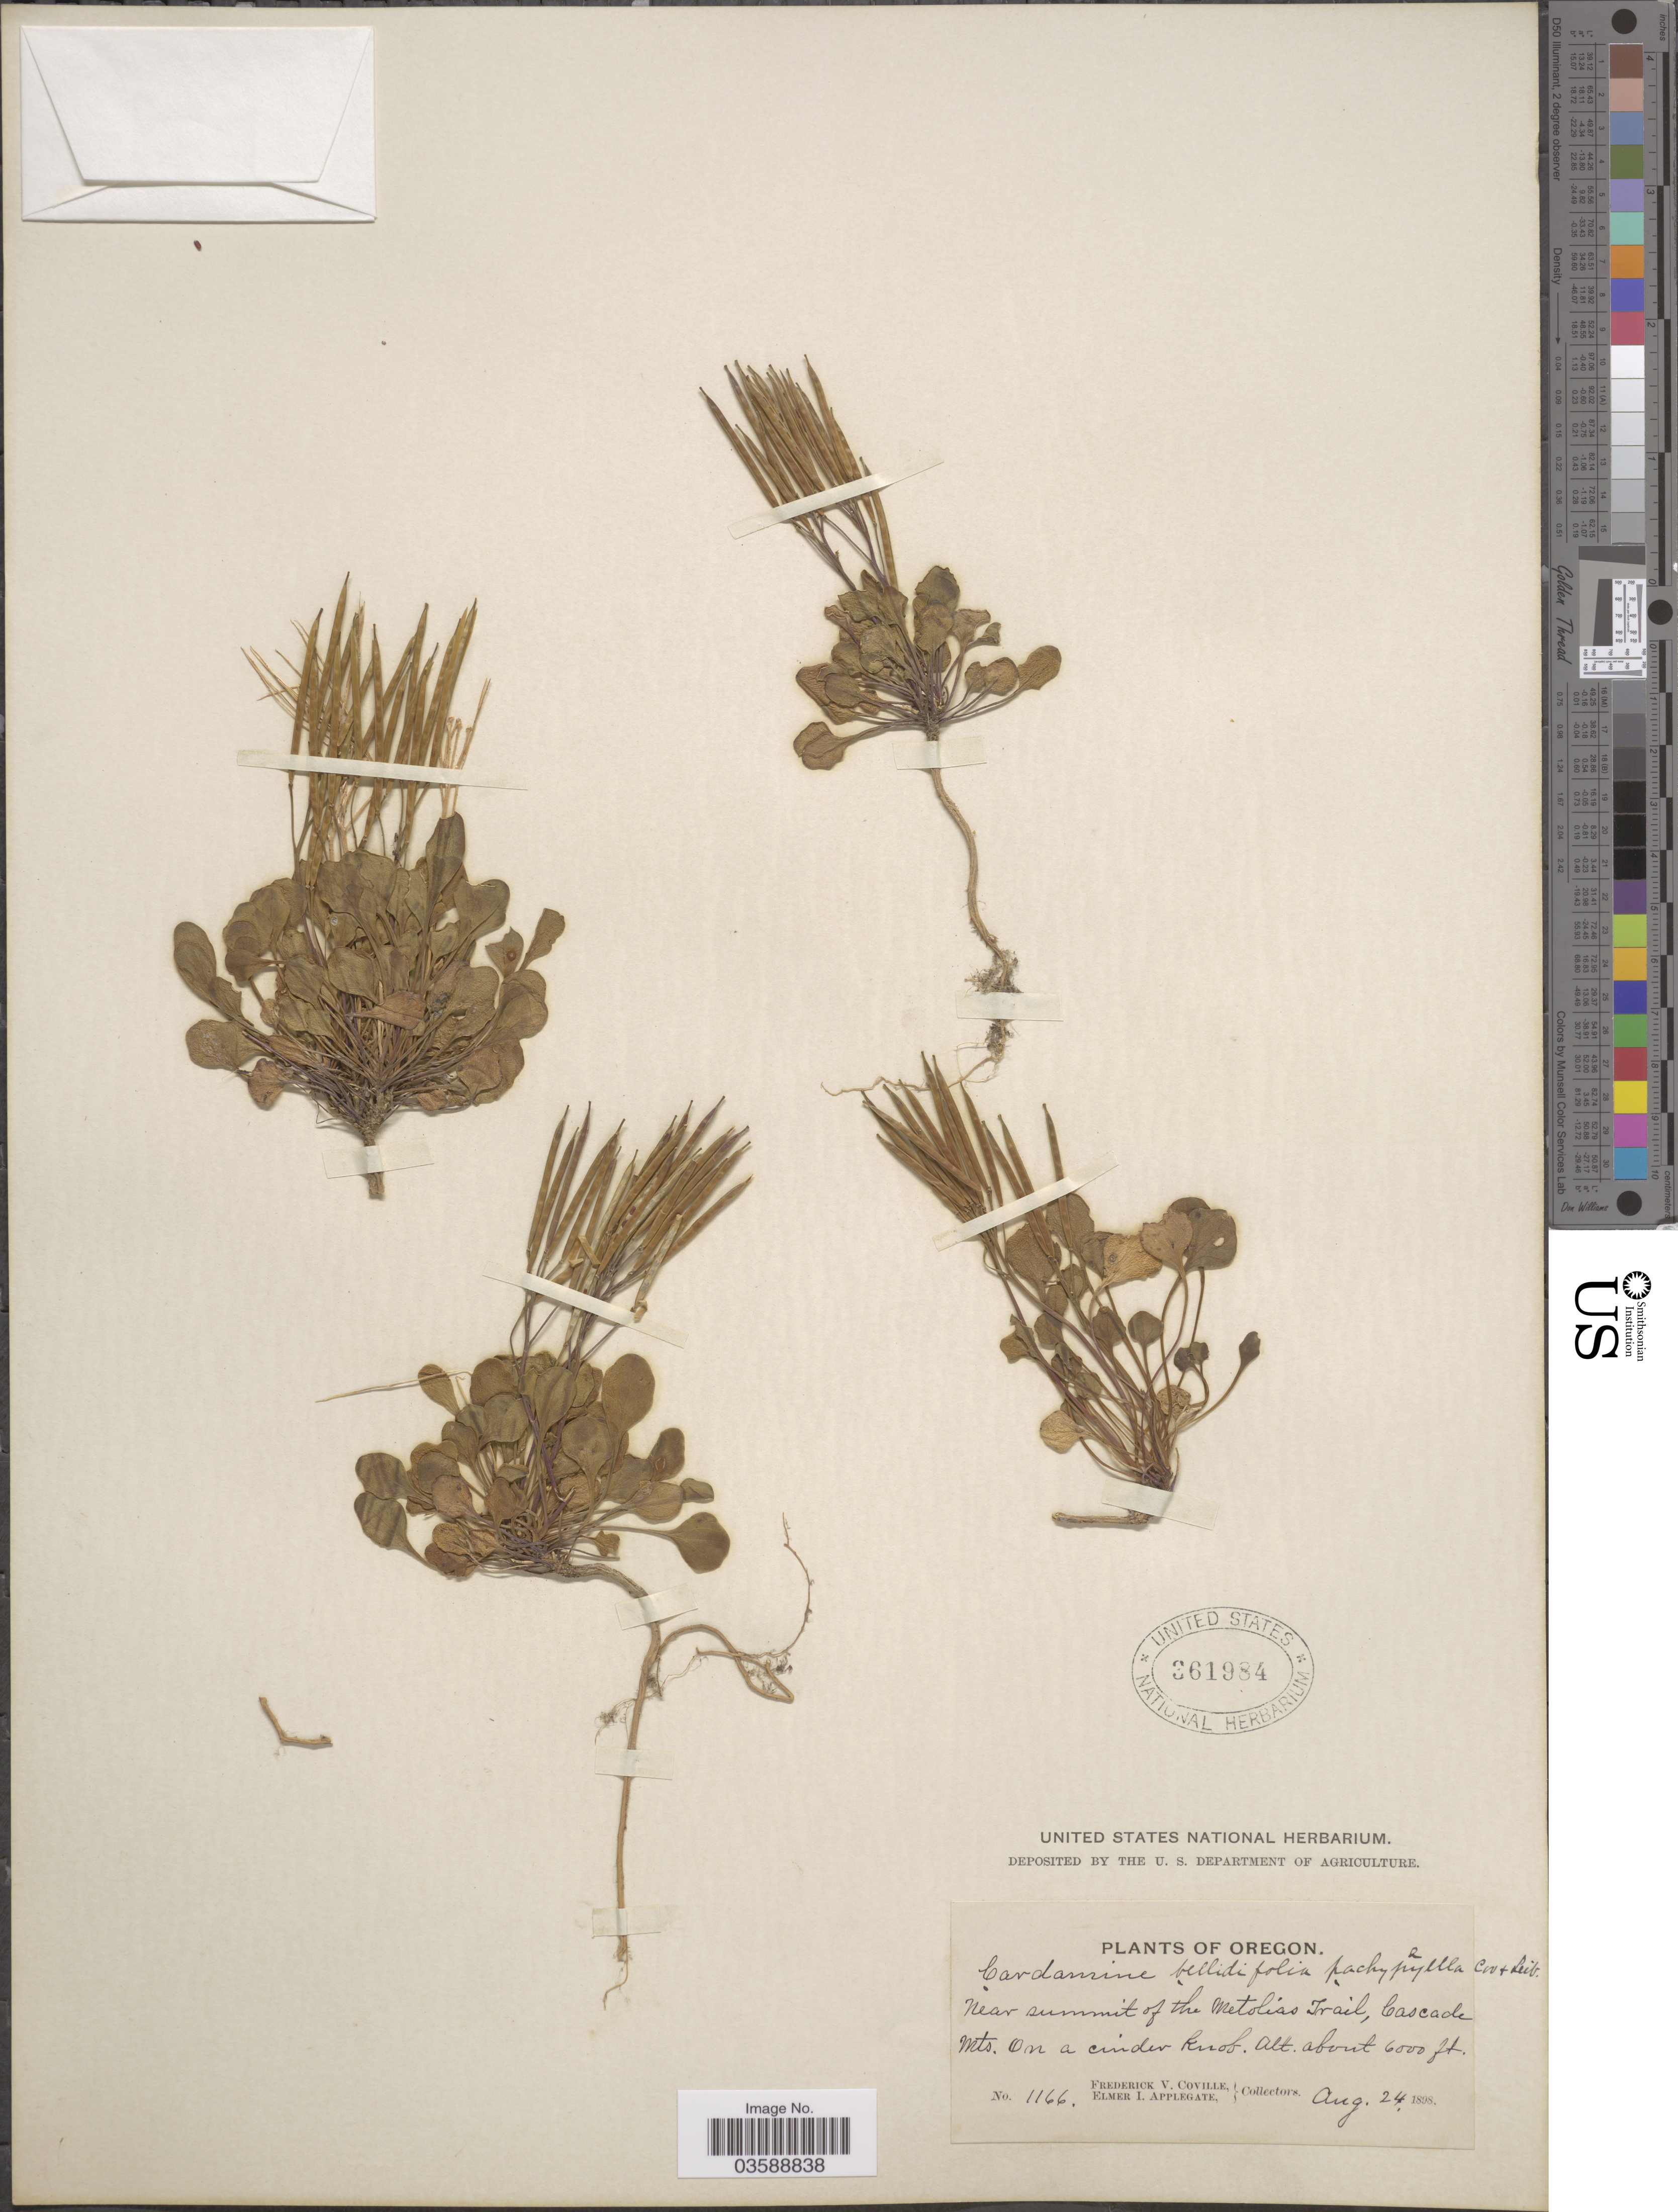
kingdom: Plantae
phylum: Tracheophyta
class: Magnoliopsida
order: Brassicales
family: Brassicaceae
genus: Cardamine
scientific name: Cardamine bellidifolia var. pachyphylla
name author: Coville & Leiberg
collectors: F. V. Coville & E. I. Applegate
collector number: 1166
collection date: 1898-08-24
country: United States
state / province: Oregon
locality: Near summit of the Metolias Trail, Cascade Mts. On a cinder kmob.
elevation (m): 1829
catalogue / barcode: US 361984